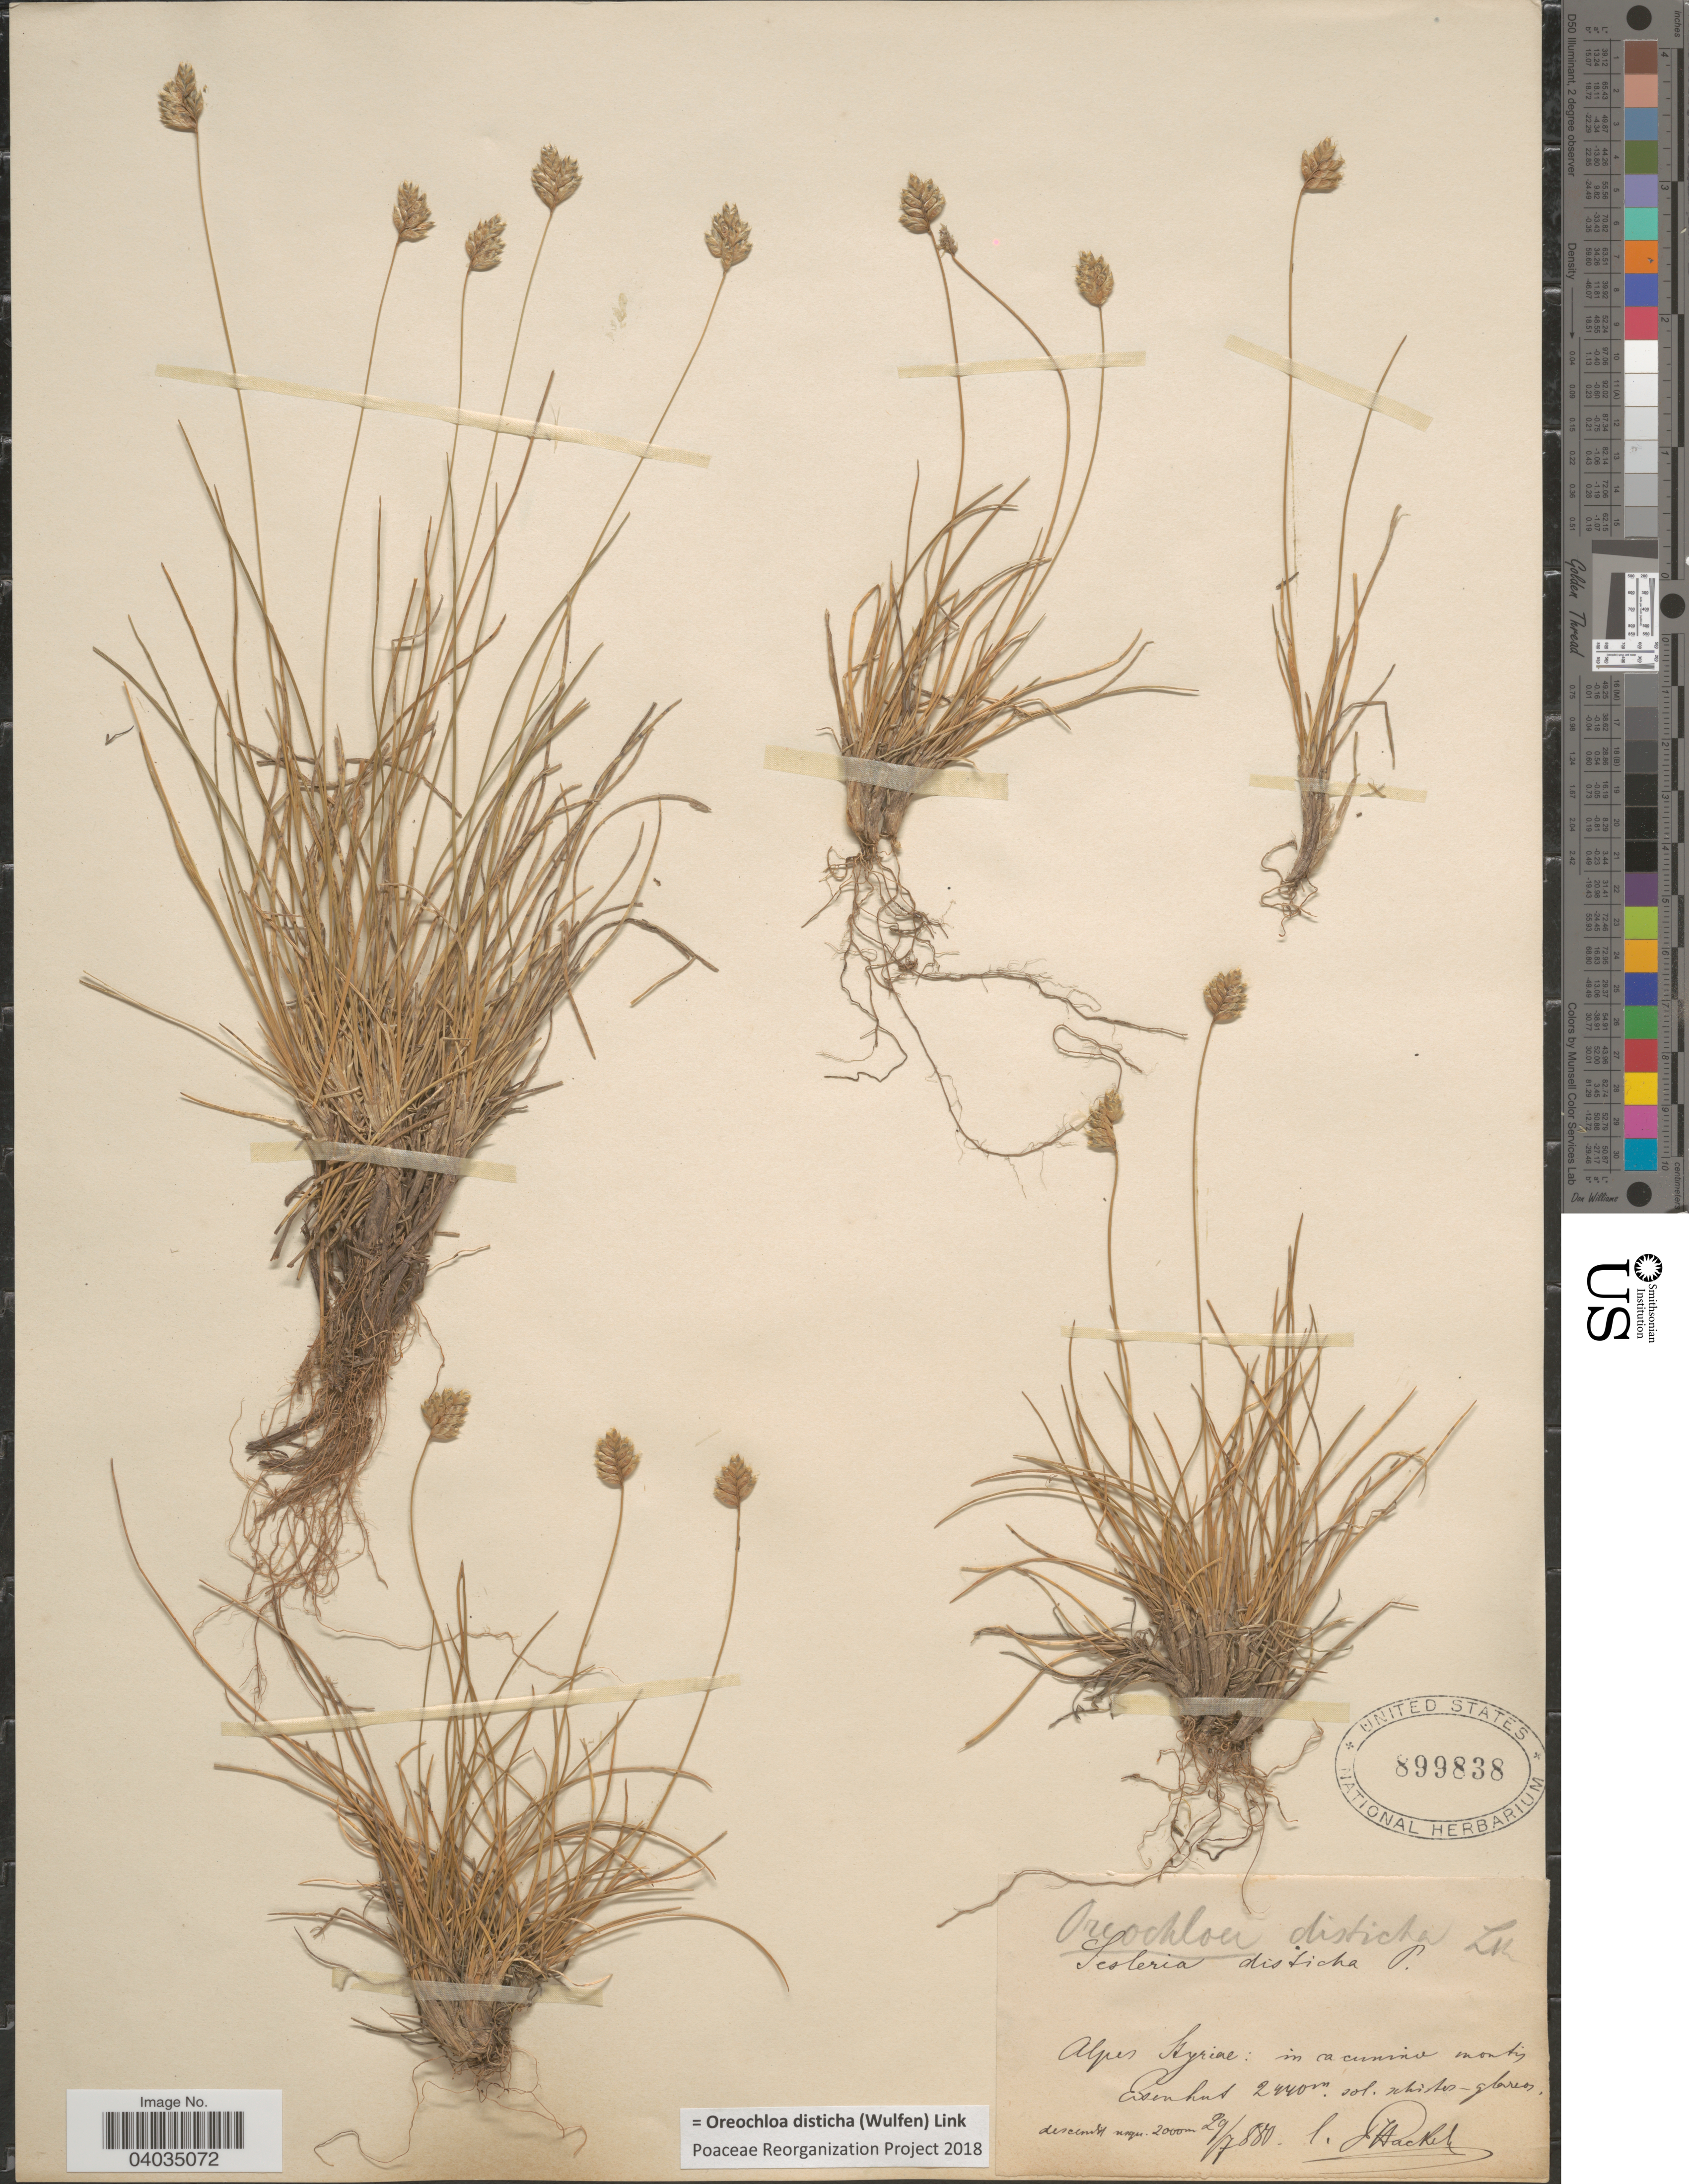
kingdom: Plantae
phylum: Tracheophyta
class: Liliopsida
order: Poales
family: Poaceae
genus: Oreochloa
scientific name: Oreochloa disticha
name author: (Wulfen) Link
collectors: J. Hackel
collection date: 1880-07-29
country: Austria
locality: Alpes Styriae: in cacumine montis Eisenhut.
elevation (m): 2000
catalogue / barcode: US 899838